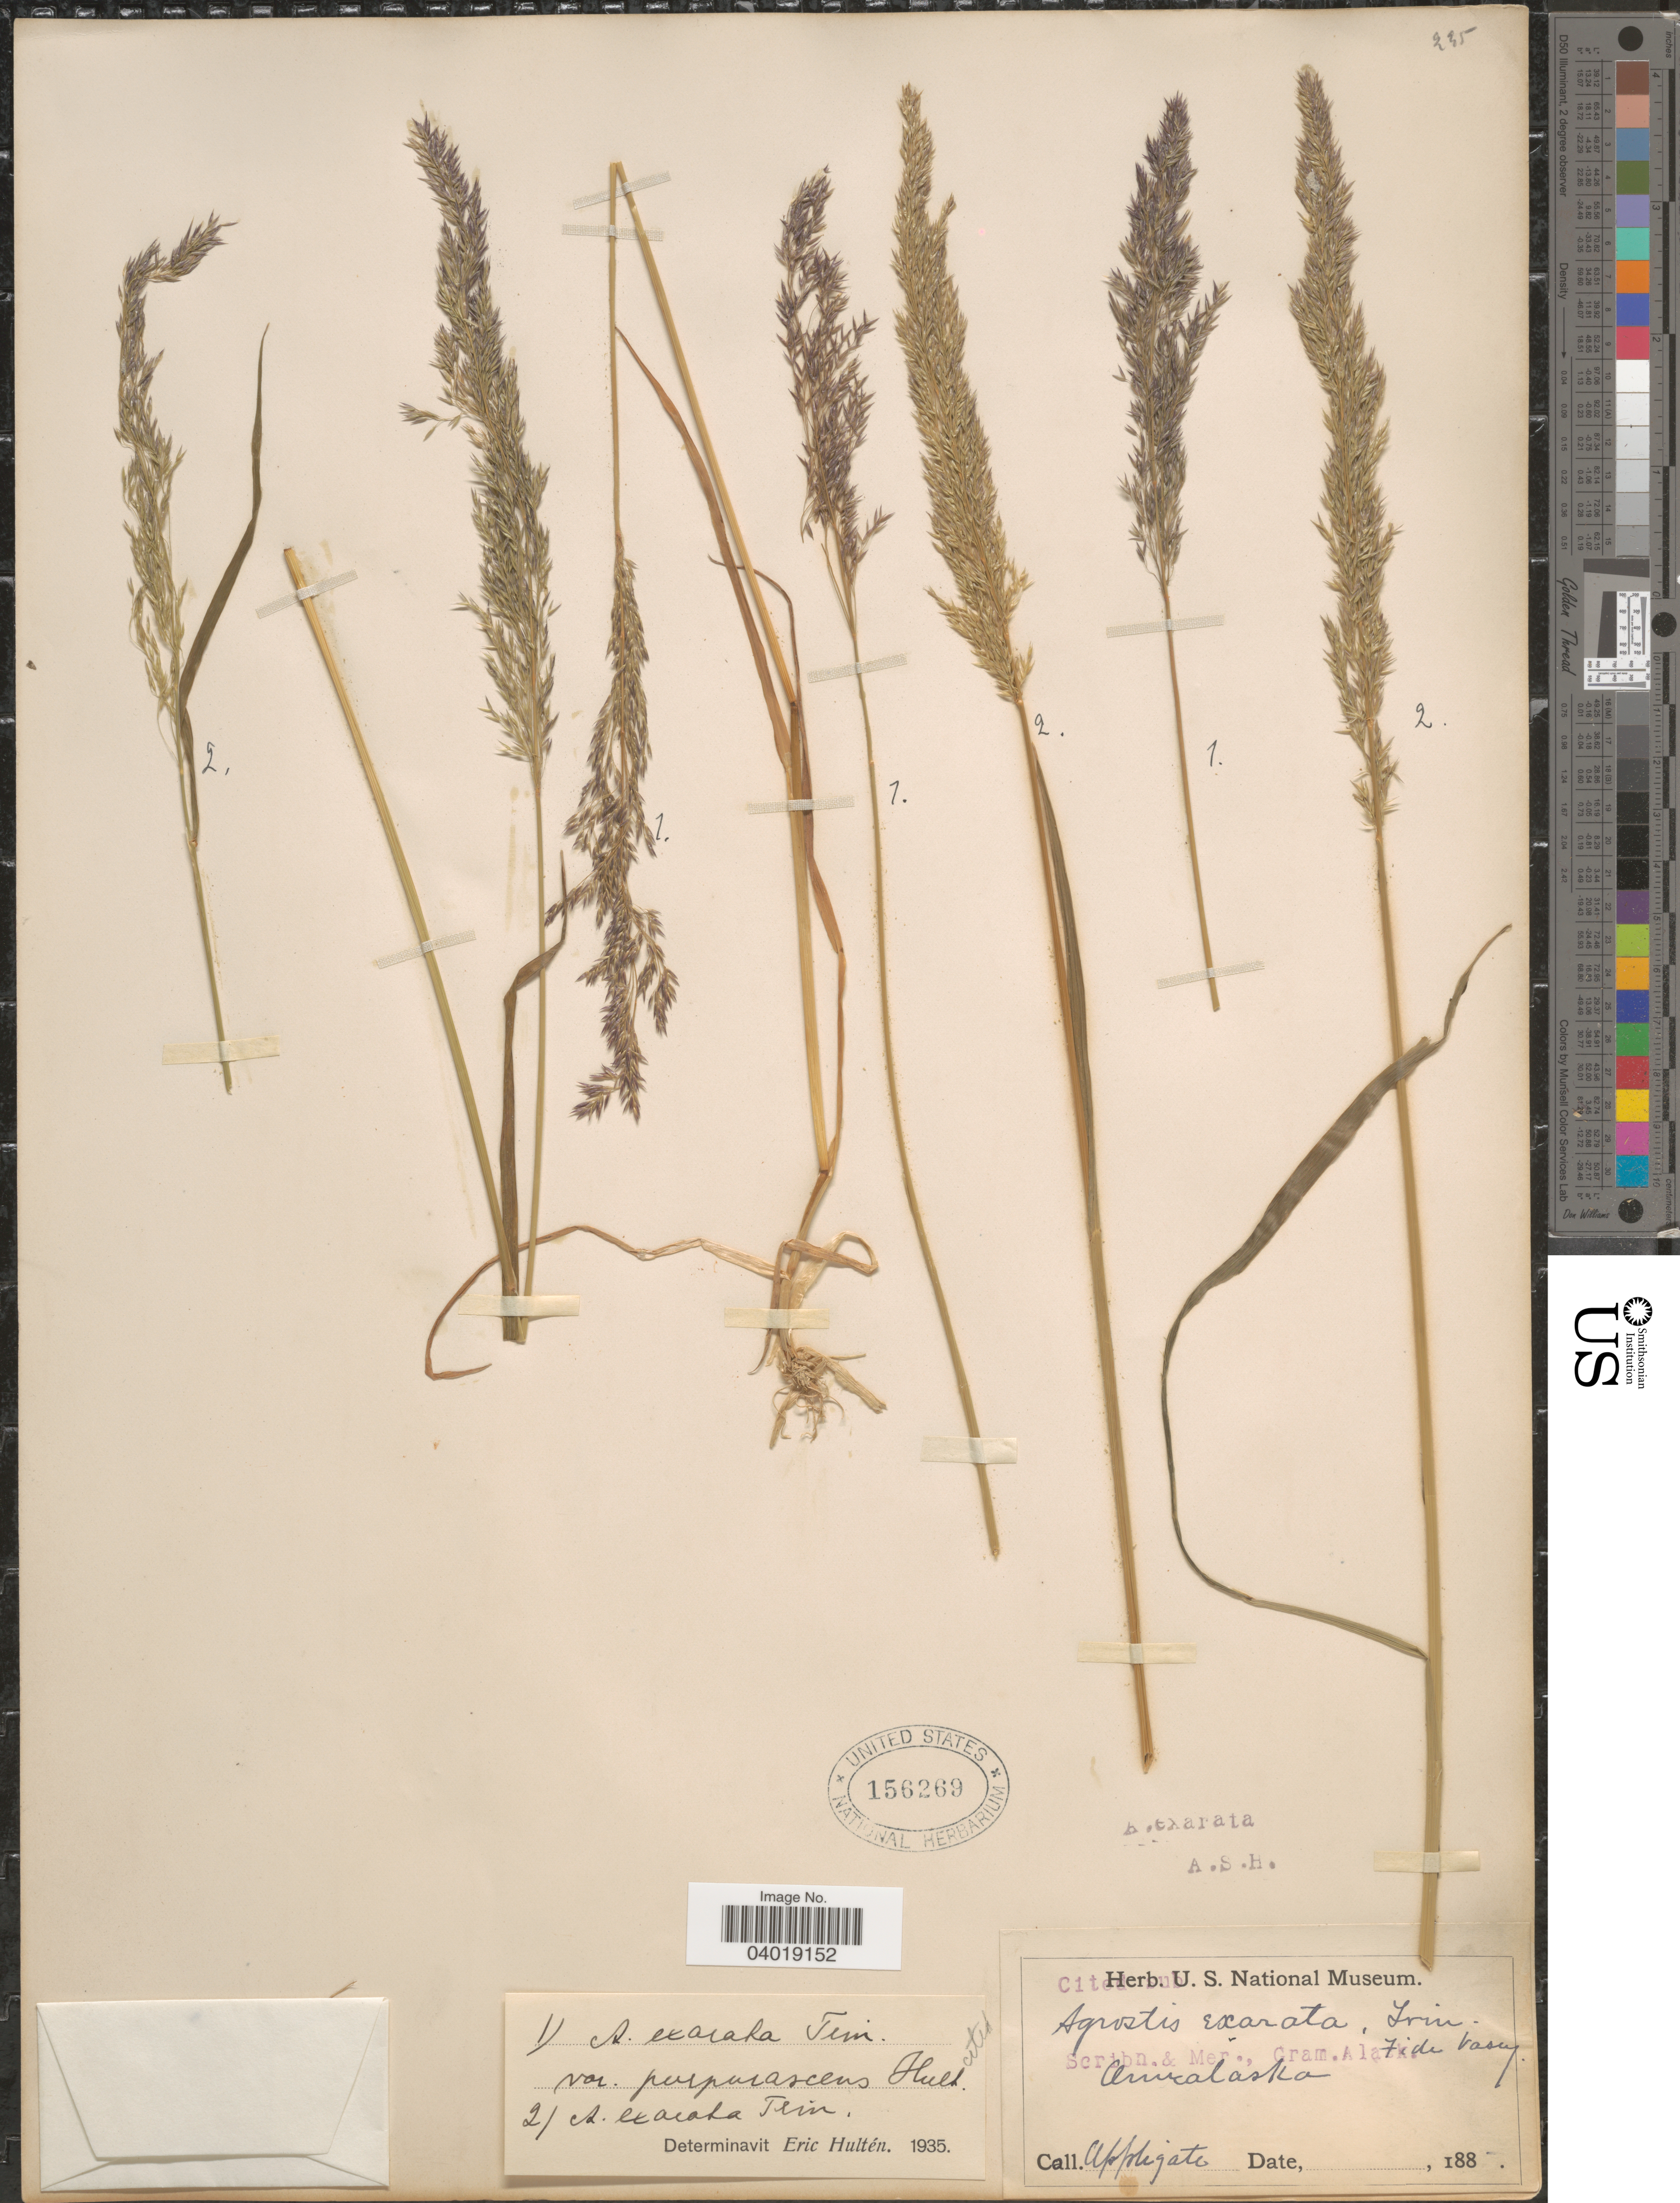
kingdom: Plantae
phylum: Tracheophyta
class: Liliopsida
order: Poales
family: Poaceae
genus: Agrostis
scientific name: Agrostis exarata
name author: Trin.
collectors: -- Applegate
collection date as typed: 188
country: United States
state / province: Alaska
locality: Unalaska.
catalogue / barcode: US 156269